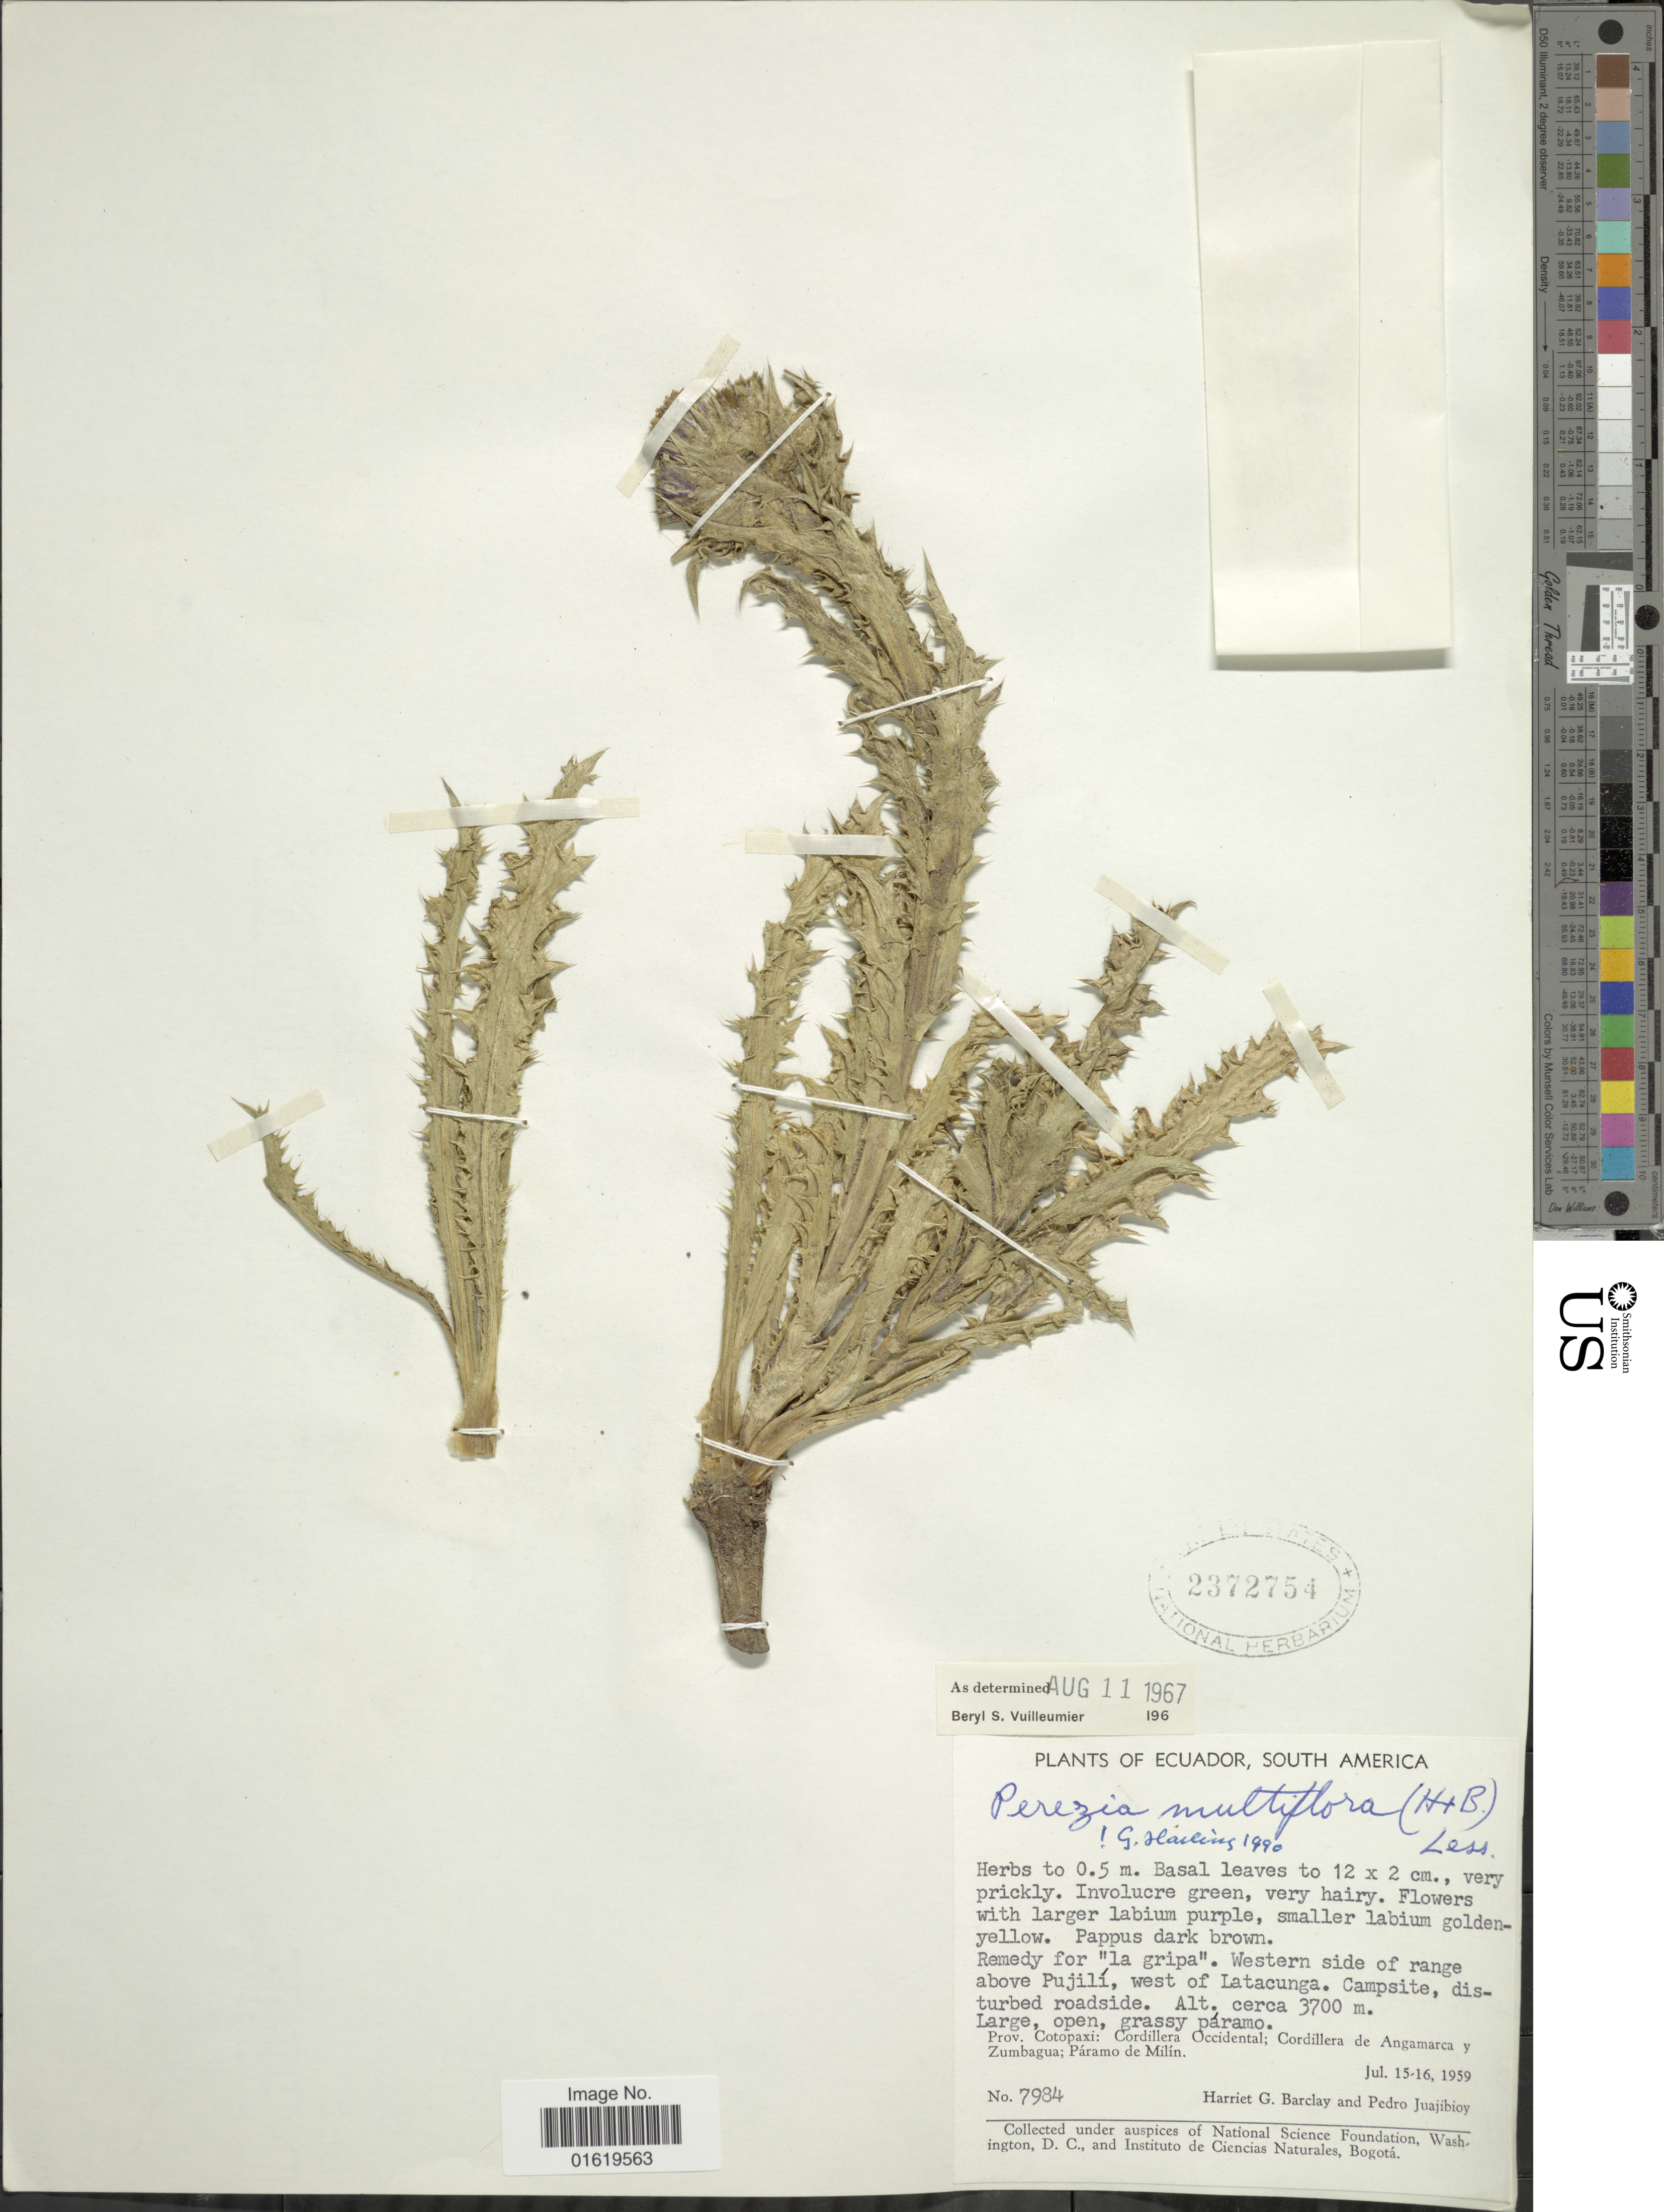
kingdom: Plantae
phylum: Tracheophyta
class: Magnoliopsida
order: Asterales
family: Asteraceae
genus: Perezia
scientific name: Perezia multiflora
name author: Less.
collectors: H. G. Barclay & P. Juajibioy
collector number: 7984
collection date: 1959-07-15/1959-07-16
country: Ecuador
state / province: Cotopaxi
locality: Western side of range above Pujilí, west of Latacunga. Campsite, disturbed roadside. Large, open, grassy páramo. Prov. Cotopaxi: Cordillera Occidental; Cordillera de Angamarca y Zumbagua; Páramo de Milín.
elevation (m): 3700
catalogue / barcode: US 2372754